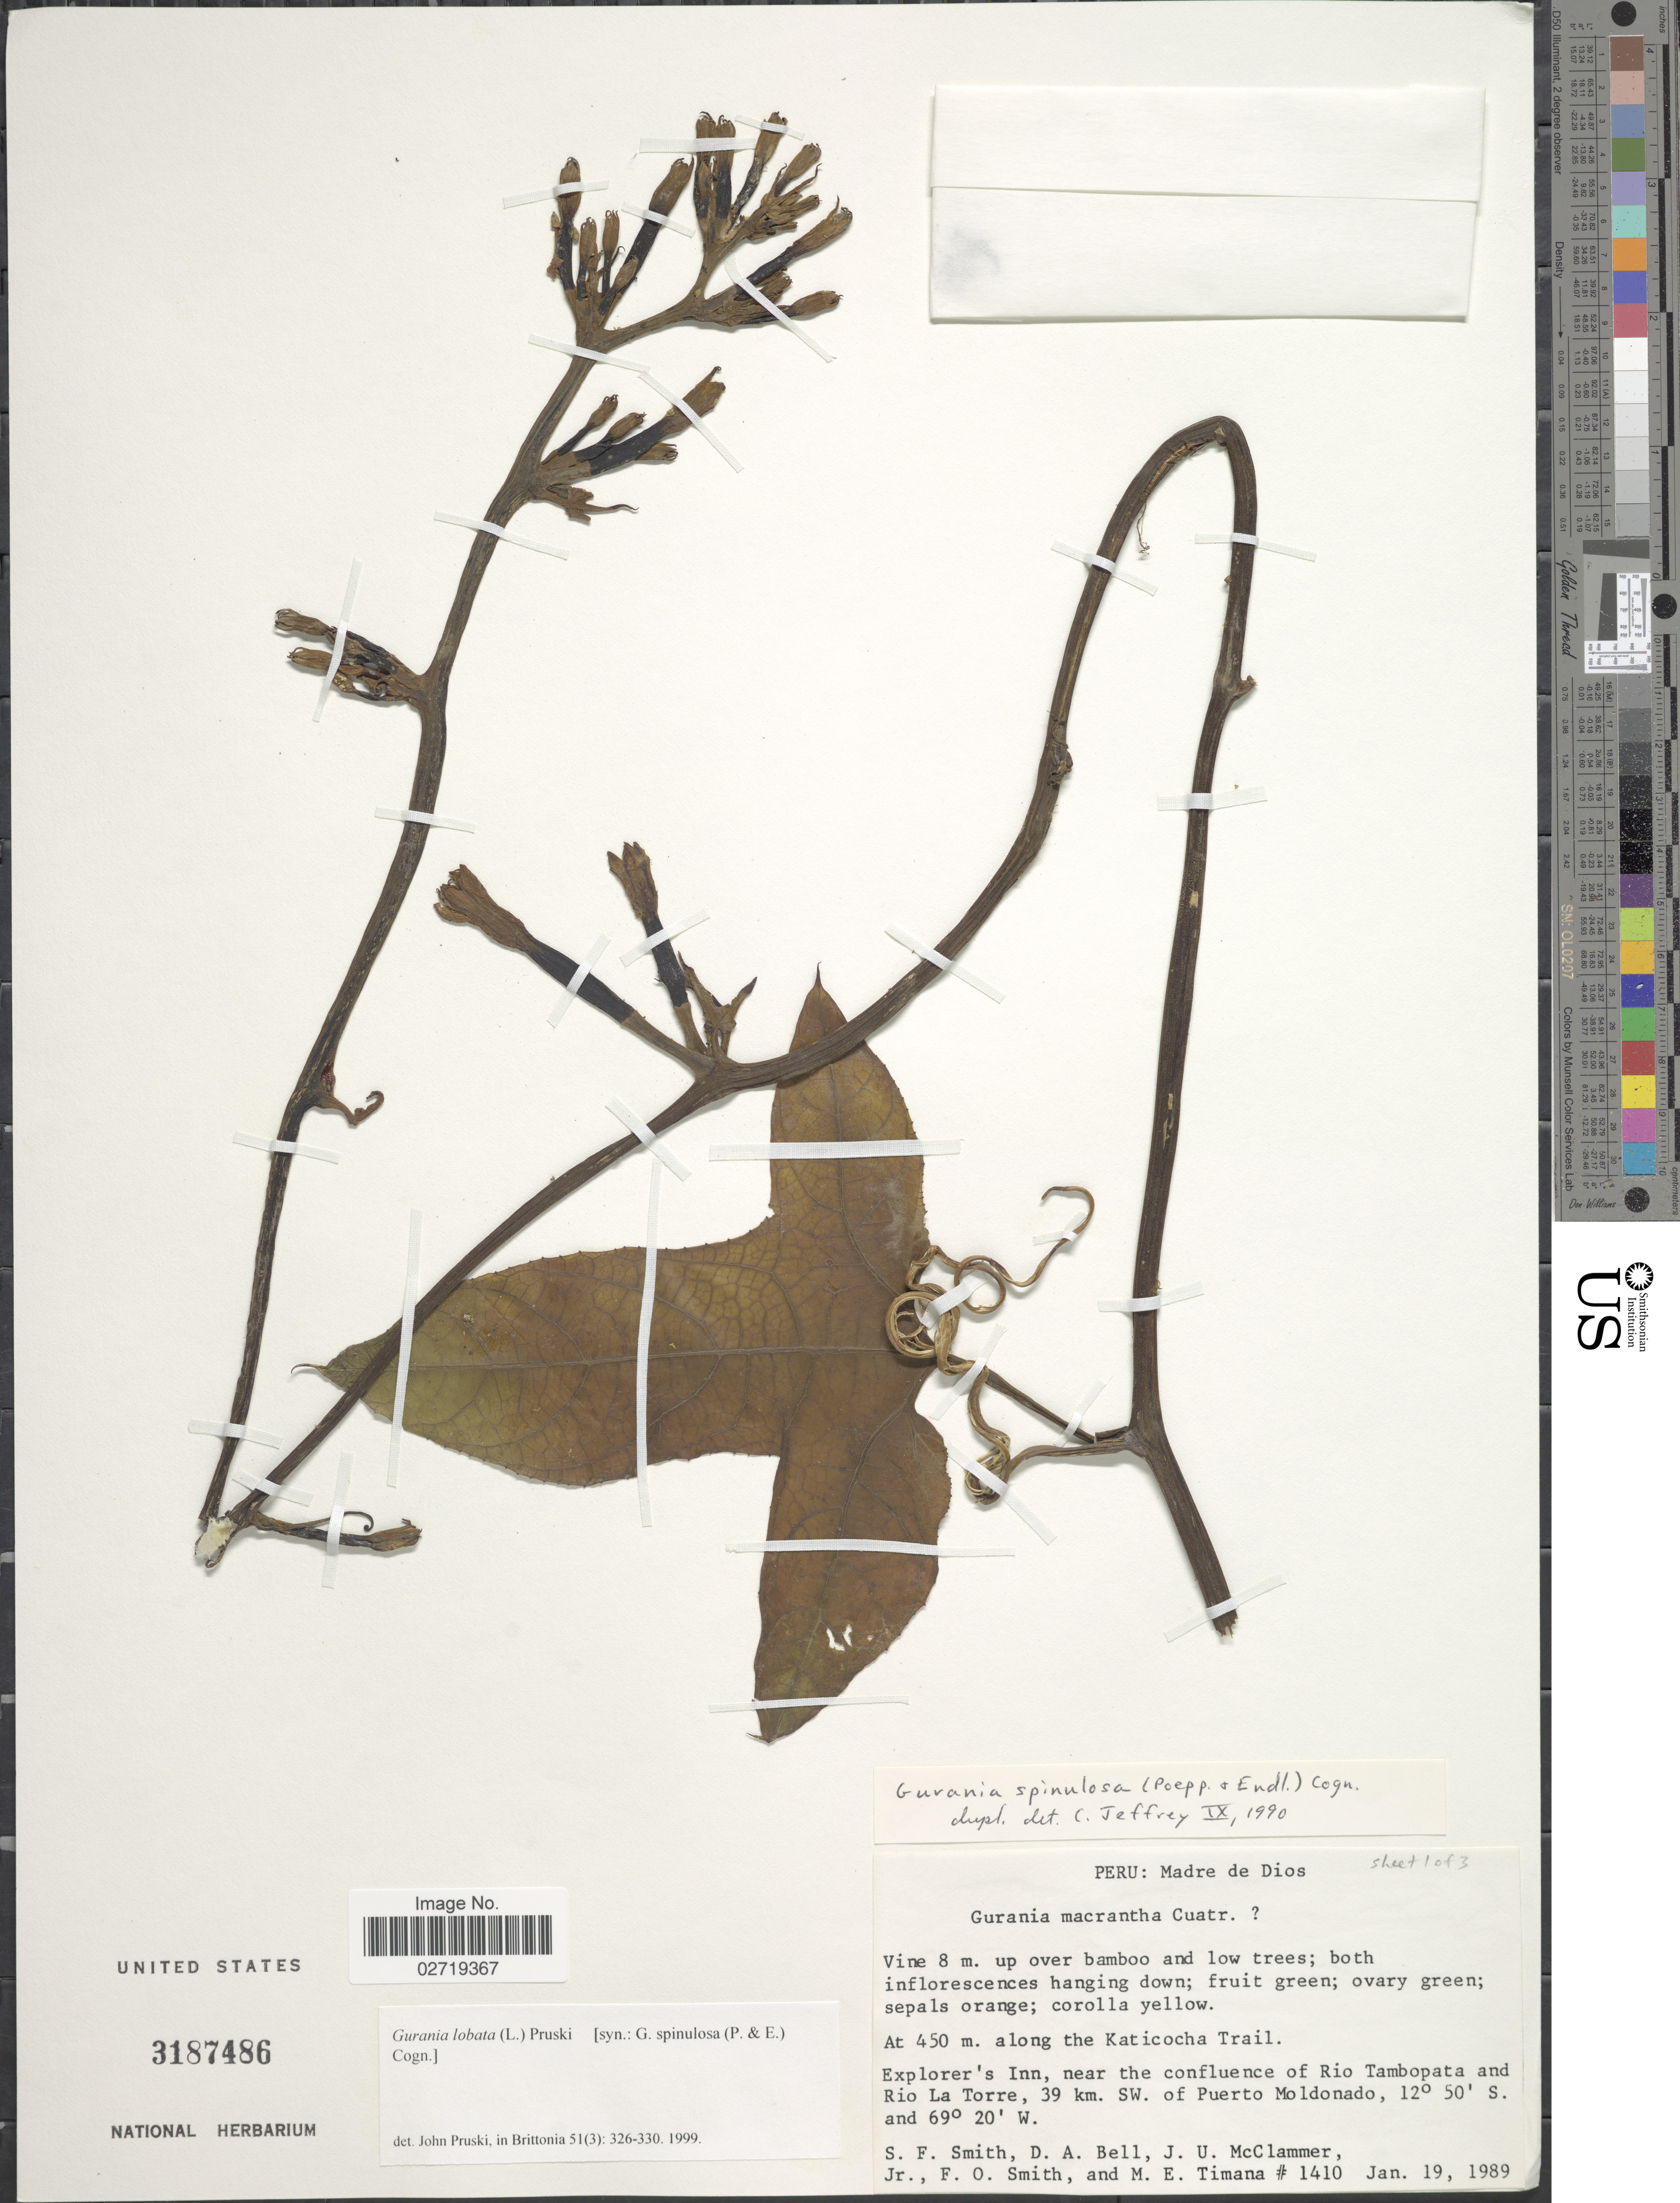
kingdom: Plantae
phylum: Tracheophyta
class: Magnoliopsida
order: Cucurbitales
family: Cucurbitaceae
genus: Gurania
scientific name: Gurania lobata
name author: (L.) Pruski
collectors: S.F. Smith, D. A. Bell, J. McClammer Jr. & F. Smith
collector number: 1410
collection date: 1989-01-19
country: Peru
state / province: Madre de Dios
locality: Along the Katicocha Trail, Explorer's Inn, near the confluence of Rio Tambopata and Rio La Torre, 39 km SW of Puerto Maldonado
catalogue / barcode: US 3187486